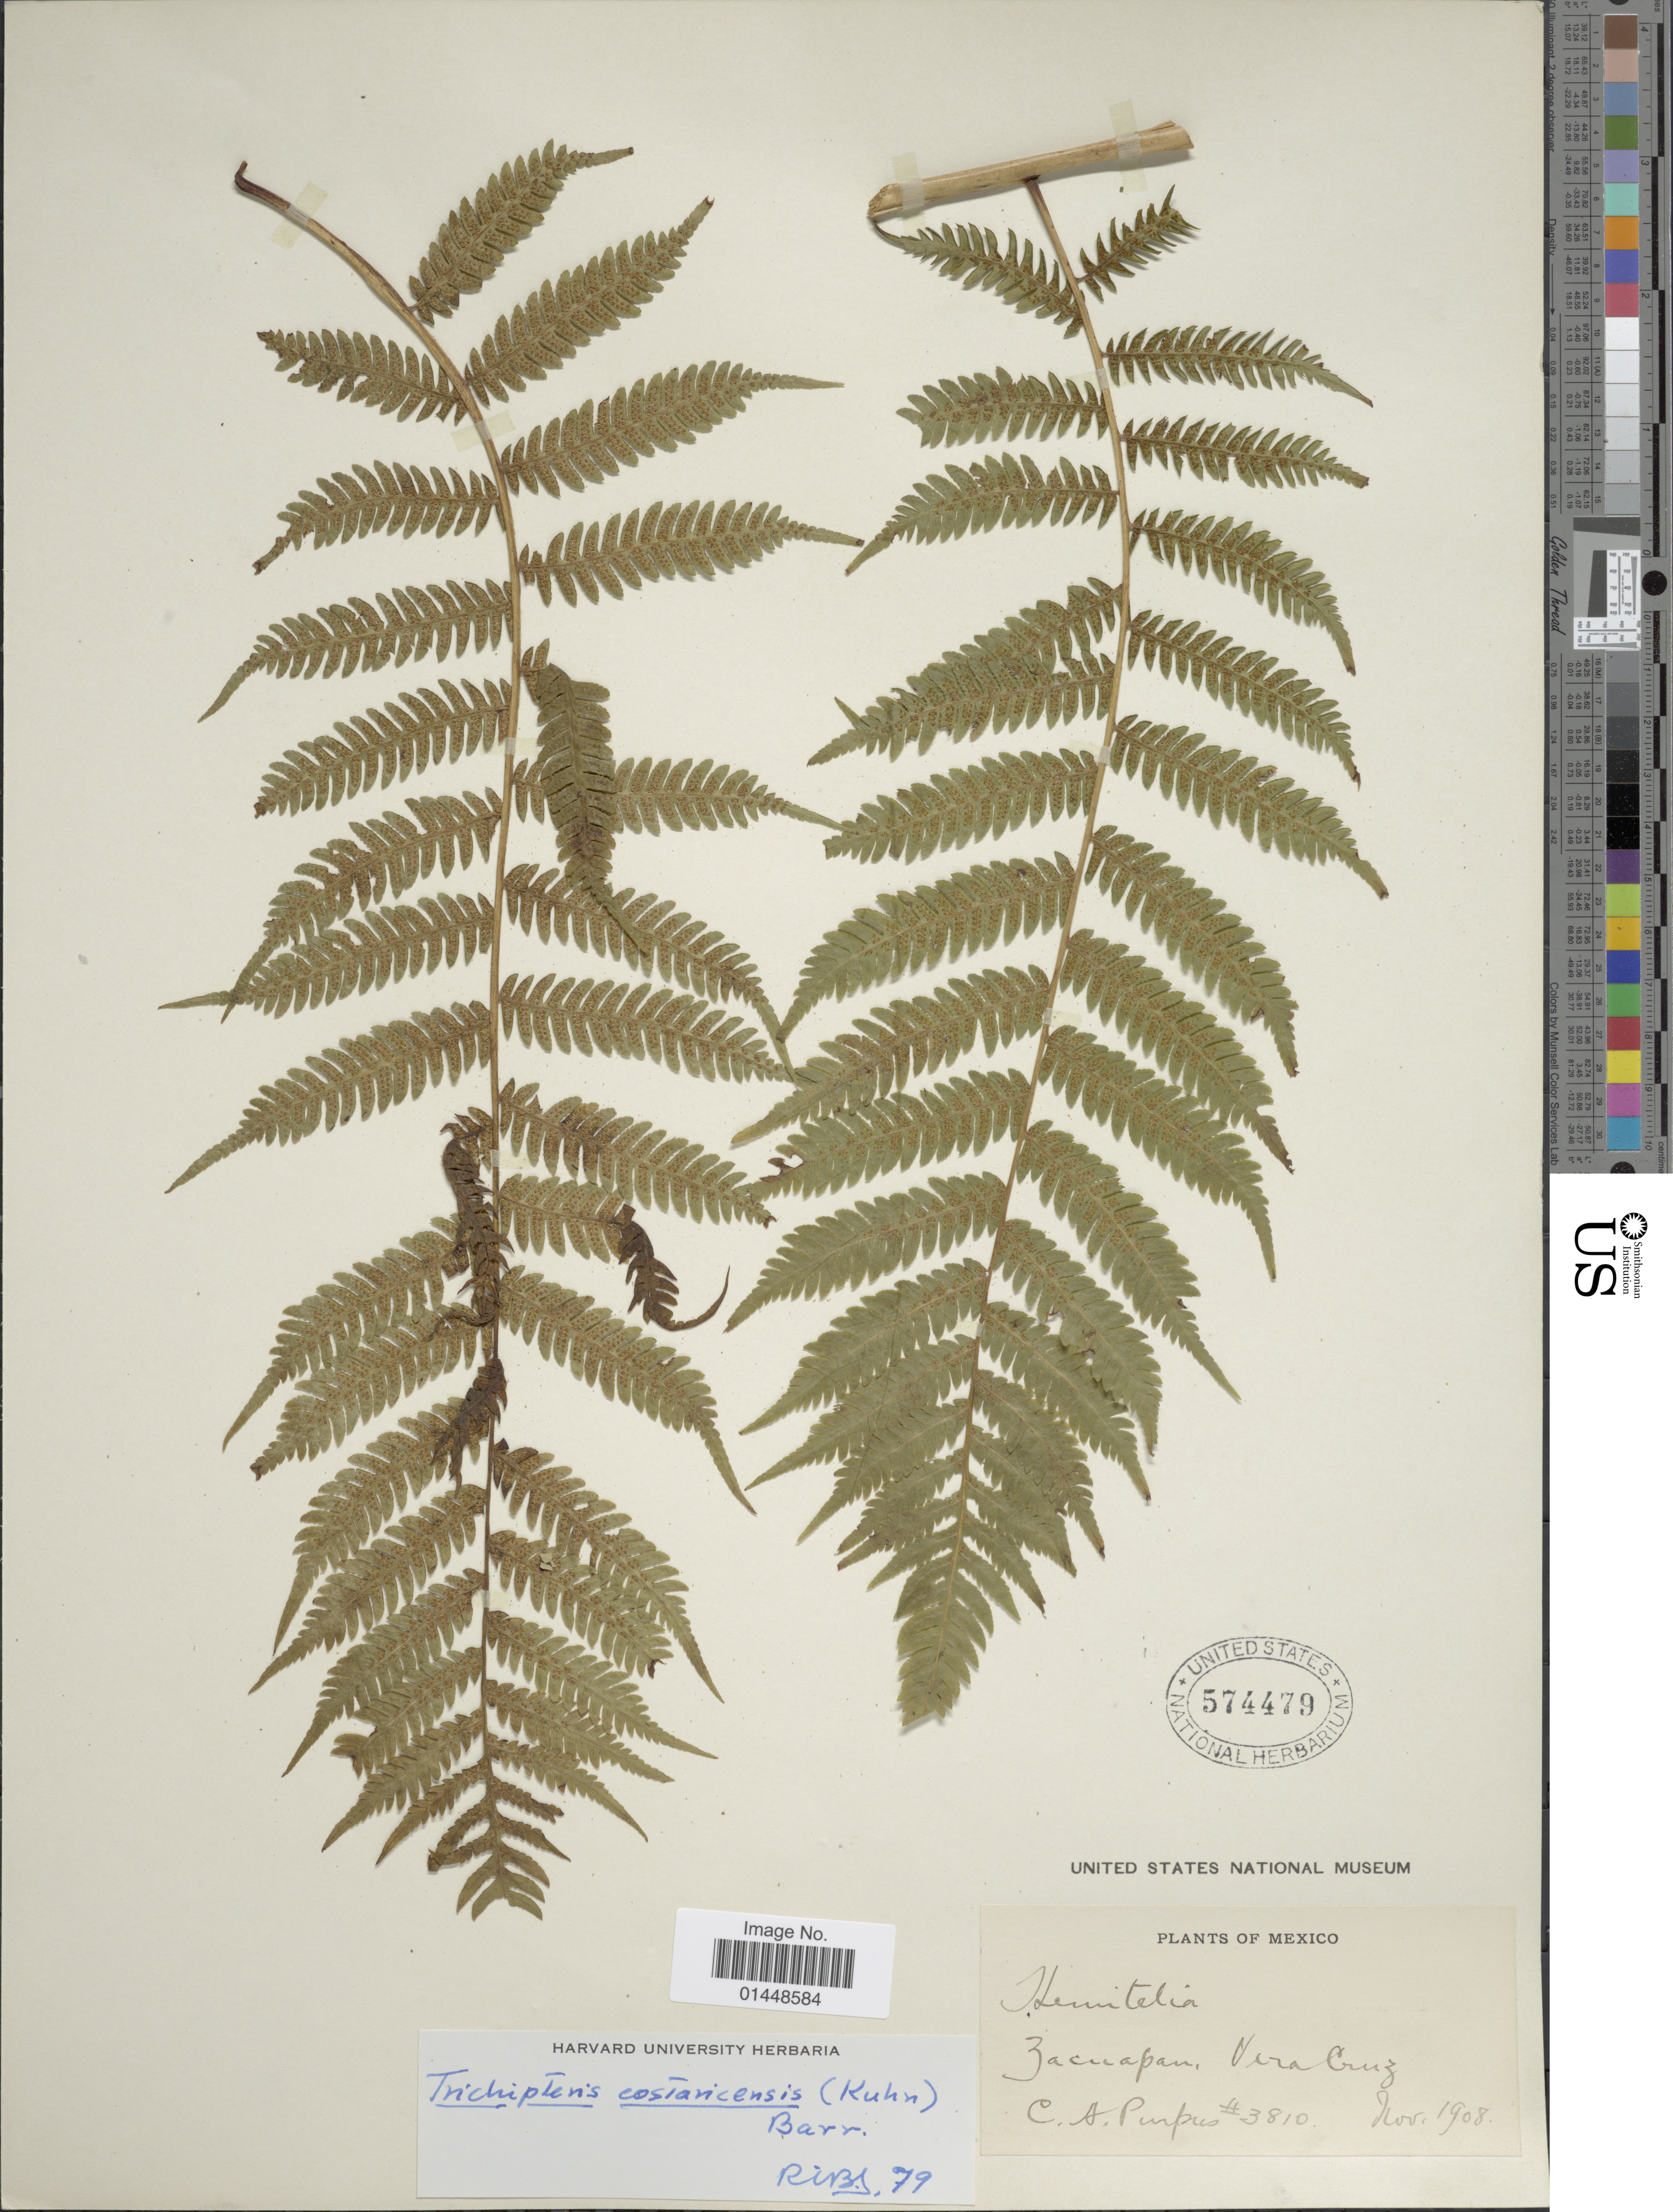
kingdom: Plantae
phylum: Tracheophyta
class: Polypodiopsida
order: Cyatheales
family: Cyatheaceae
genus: Cyathea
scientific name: Cyathea costaricensis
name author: (Kuhn) Domin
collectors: C. A. Purpus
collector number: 3810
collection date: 1908-11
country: Mexico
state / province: Veracruz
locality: Zacuapan, Vera Cruz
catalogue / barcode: US 574479